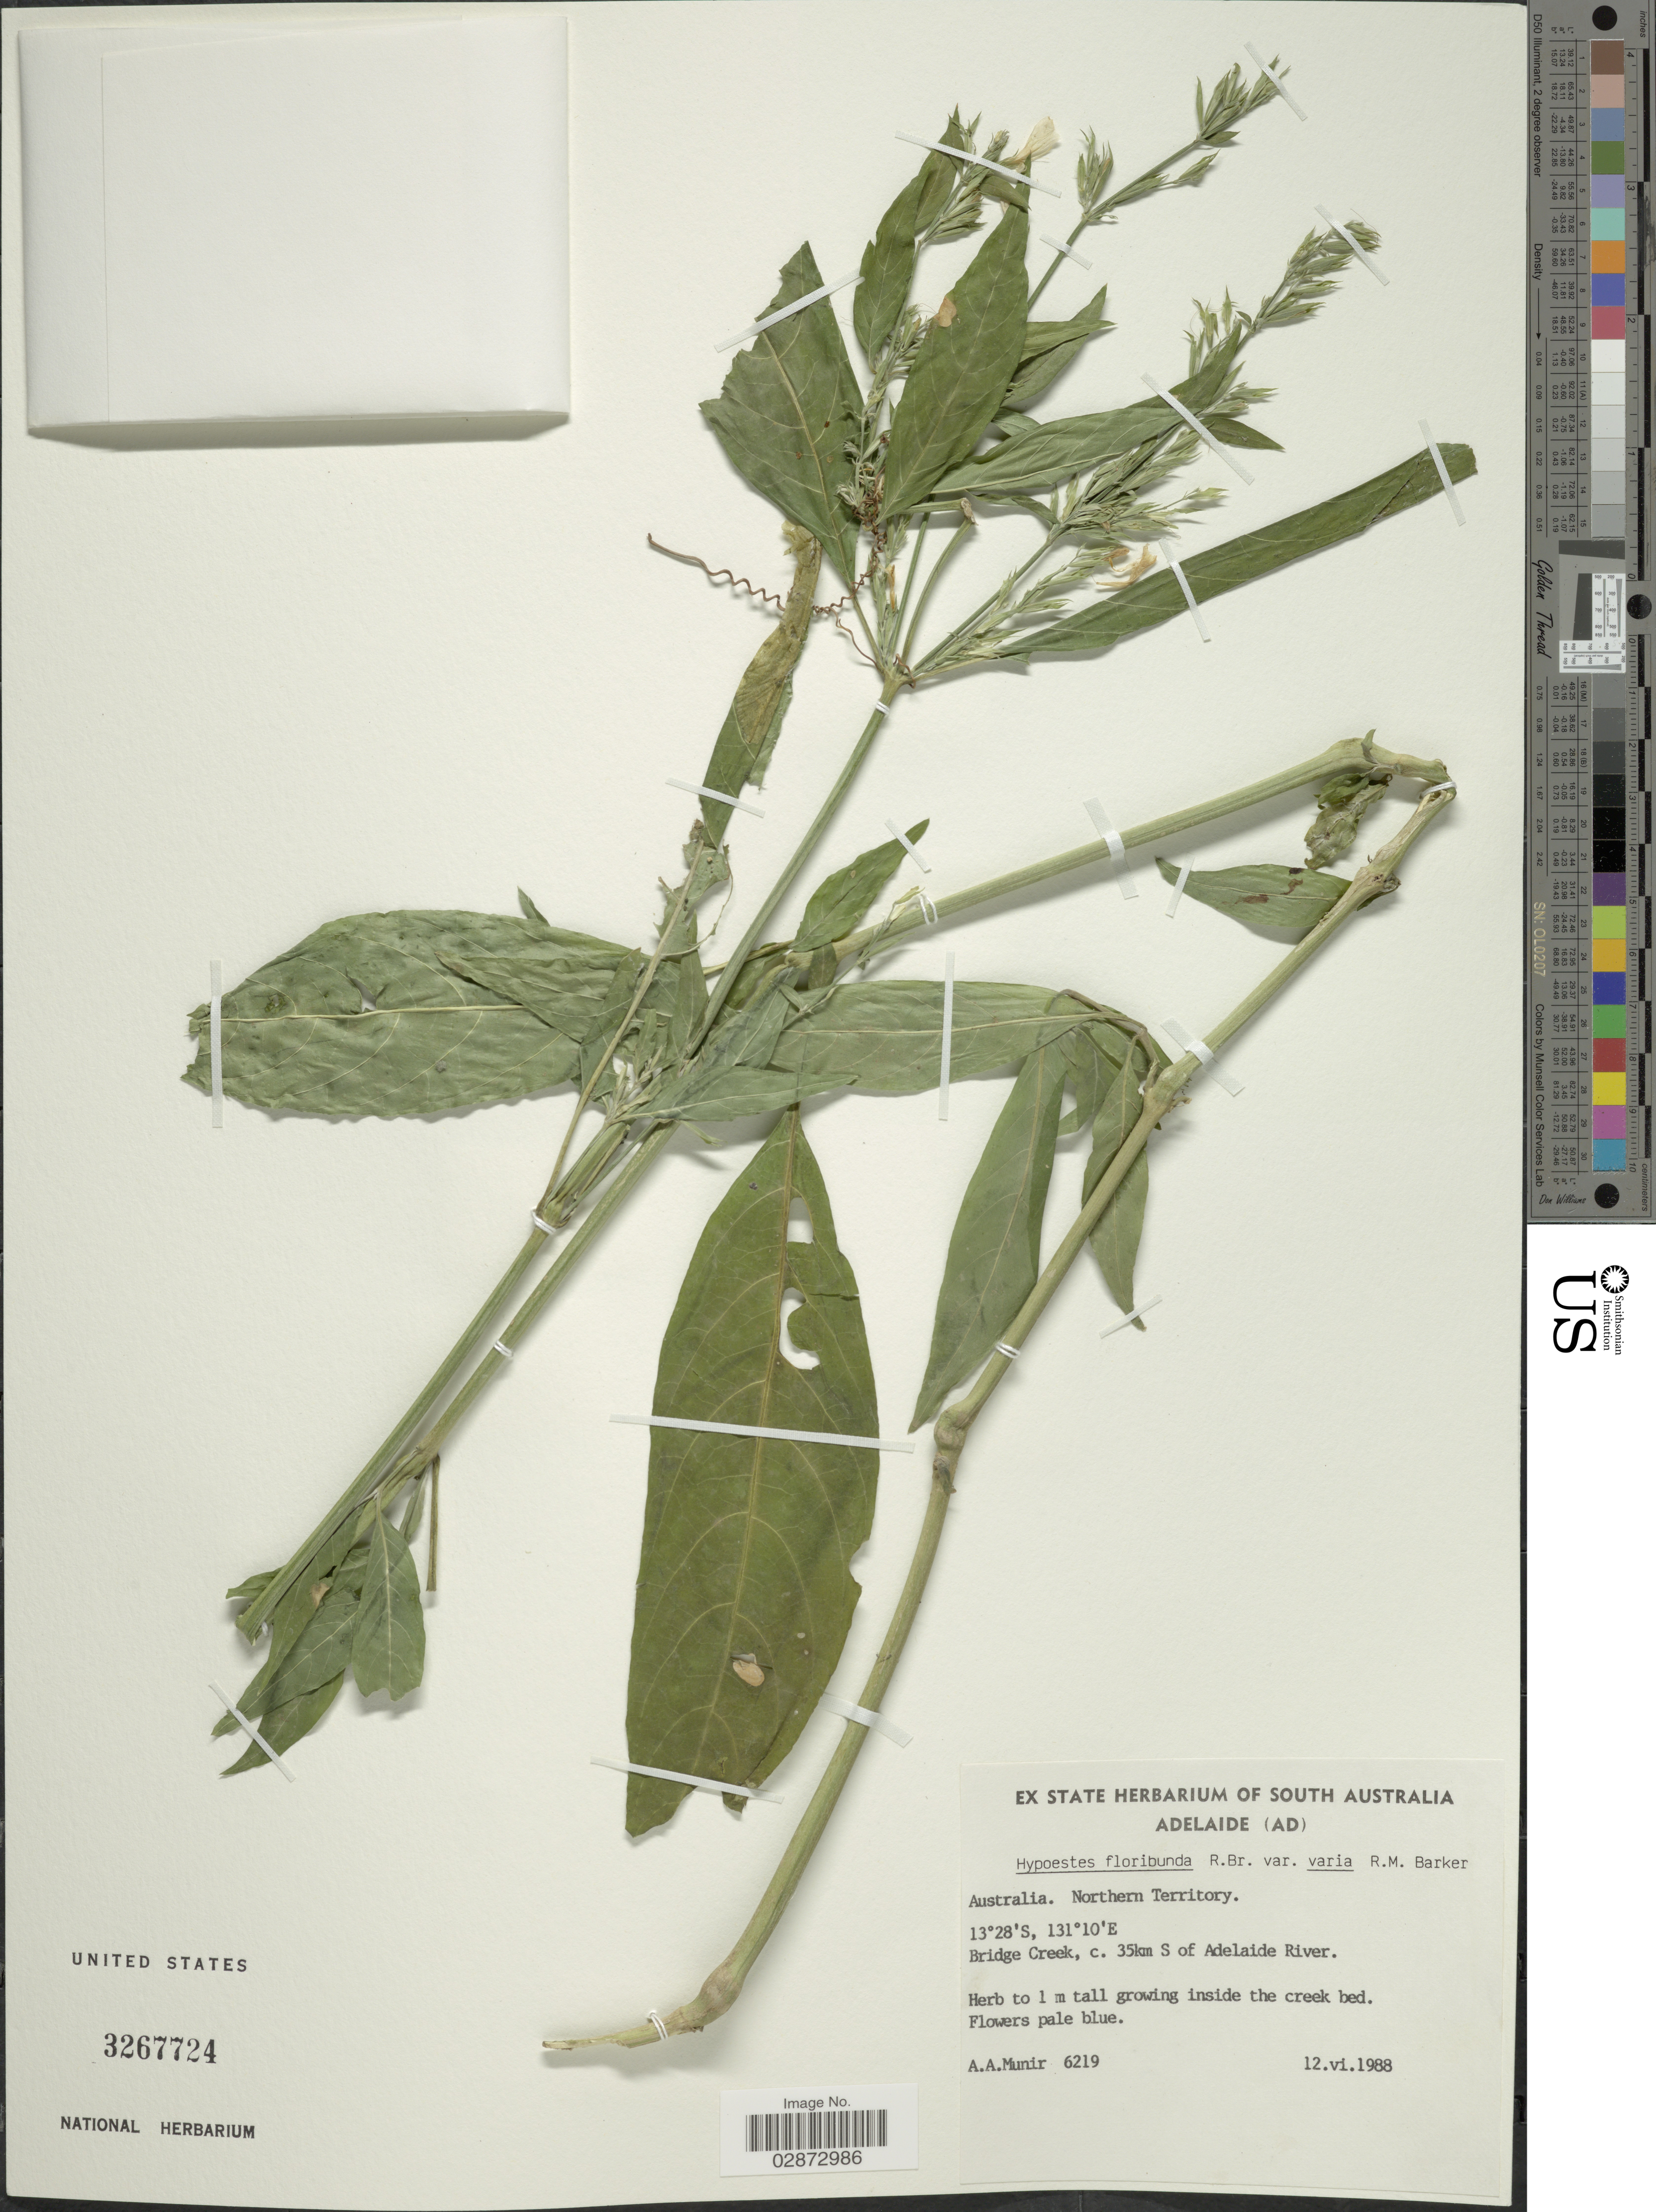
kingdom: Plantae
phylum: Tracheophyta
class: Magnoliopsida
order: Lamiales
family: Acanthaceae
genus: Hypoestes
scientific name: Hypoestes floribunda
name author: R. Br.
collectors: A. Munir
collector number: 6219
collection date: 1988-06-12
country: Australia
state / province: Northern Territory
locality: Bridge Creek, c. 35km S of Adelaide River.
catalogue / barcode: US 3267724